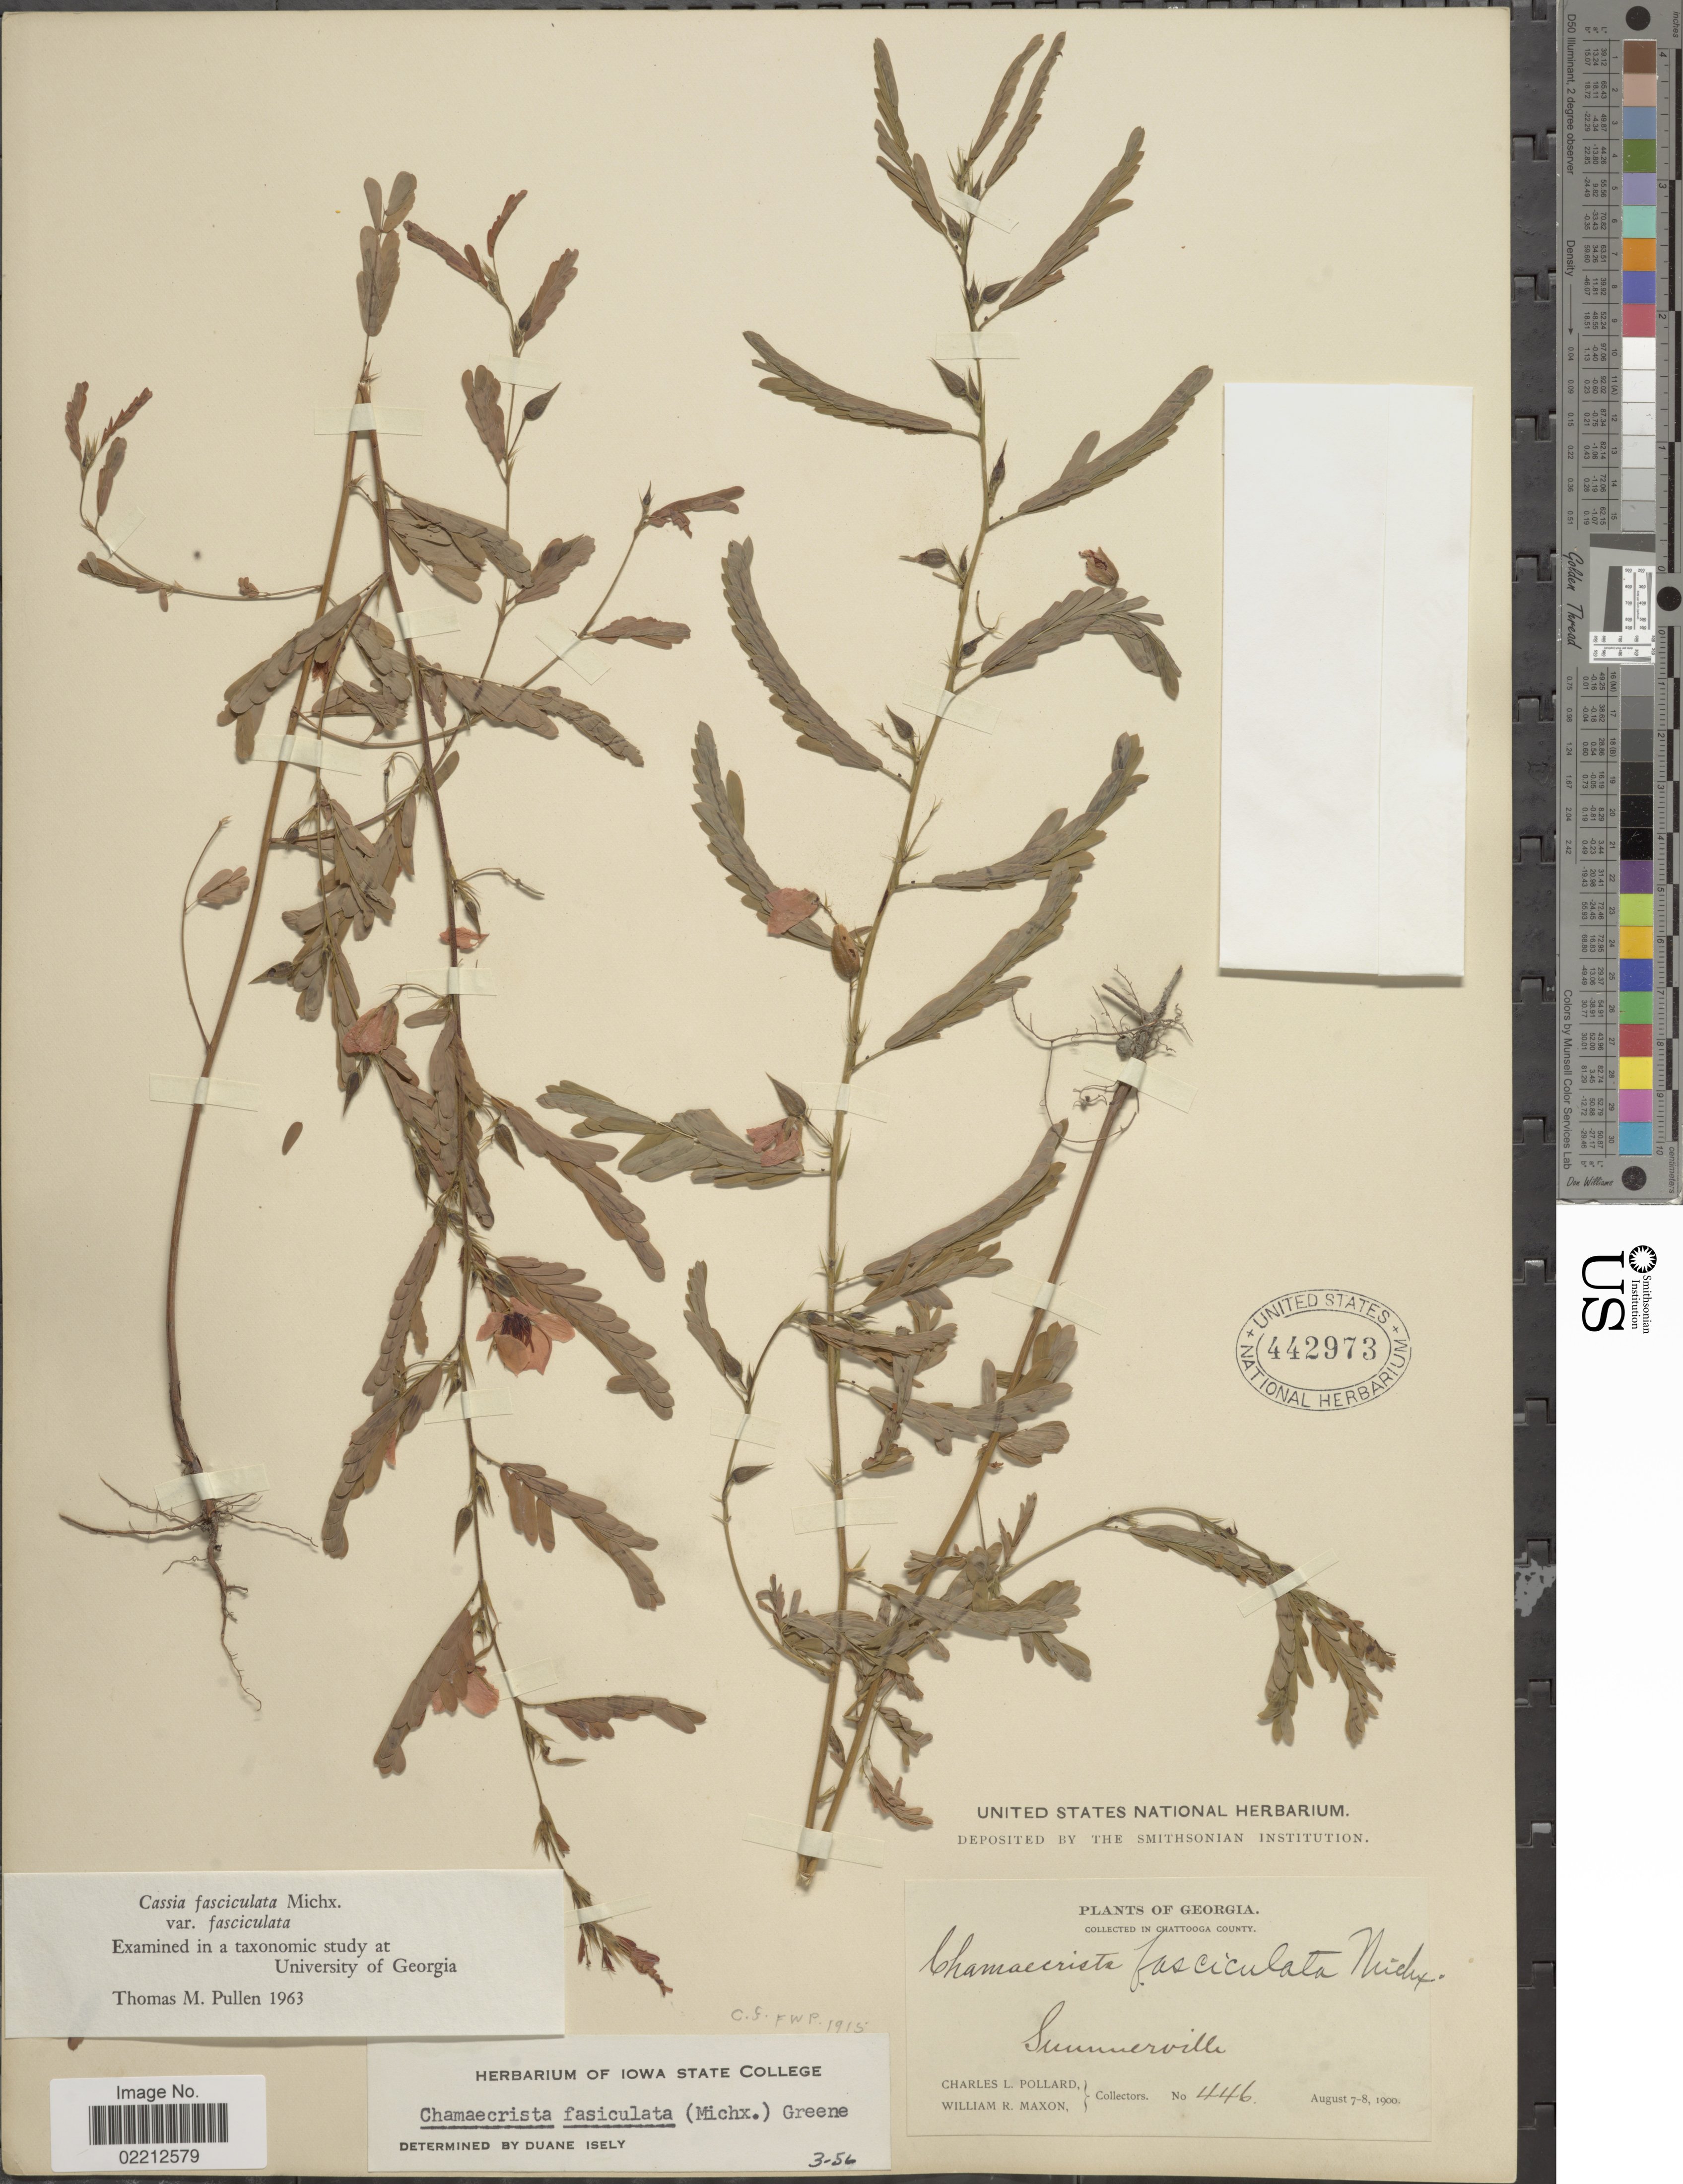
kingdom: Plantae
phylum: Tracheophyta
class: Magnoliopsida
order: Fabales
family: Fabaceae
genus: Chamaecrista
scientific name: Chamaecrista fasciculata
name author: (Michx.) Greene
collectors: C. L. Pollard & W. R. Maxon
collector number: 446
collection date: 1900-08-07/1900-08-08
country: United States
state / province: Georgia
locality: Chattooga County, Summerville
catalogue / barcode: US 442973